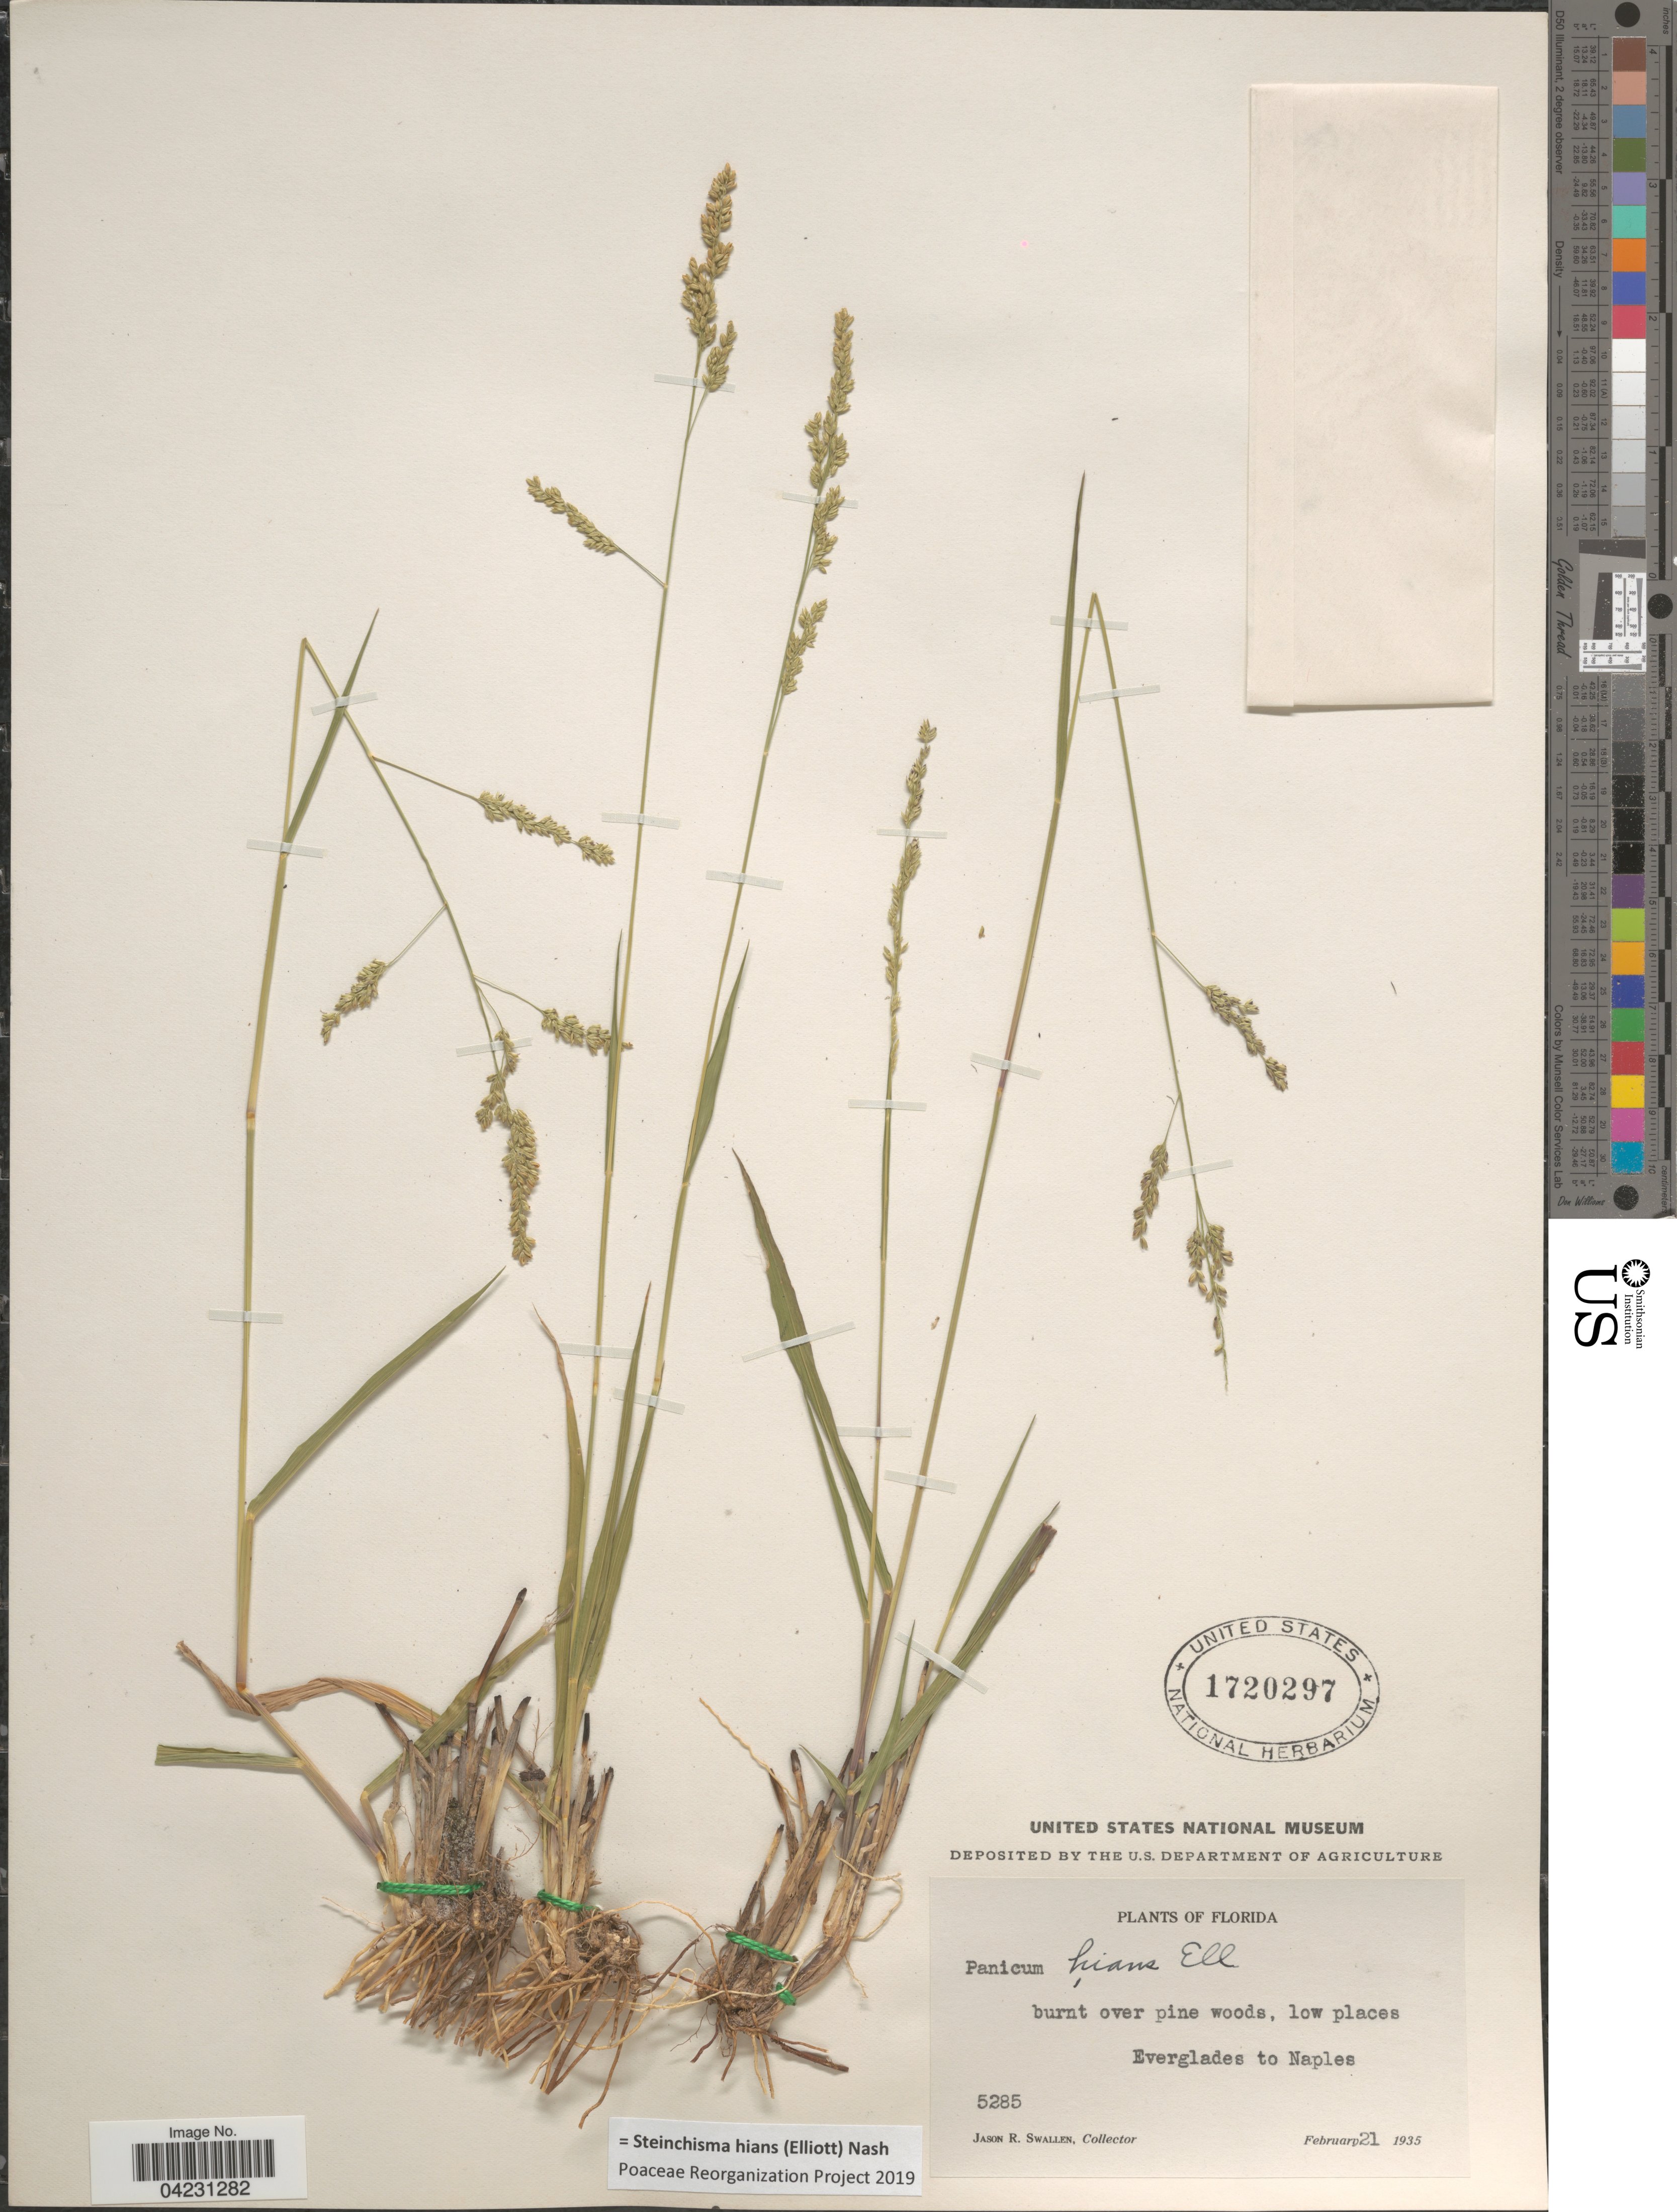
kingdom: Plantae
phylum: Tracheophyta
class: Liliopsida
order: Poales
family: Poaceae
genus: Steinchisma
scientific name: Steinchisma hians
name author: (Elliott) Nash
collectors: J. R. Swallen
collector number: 5285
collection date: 1935-02-21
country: United States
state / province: Florida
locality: Burnt over pine woods, low places. Everglades to Naples.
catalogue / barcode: US 1720297